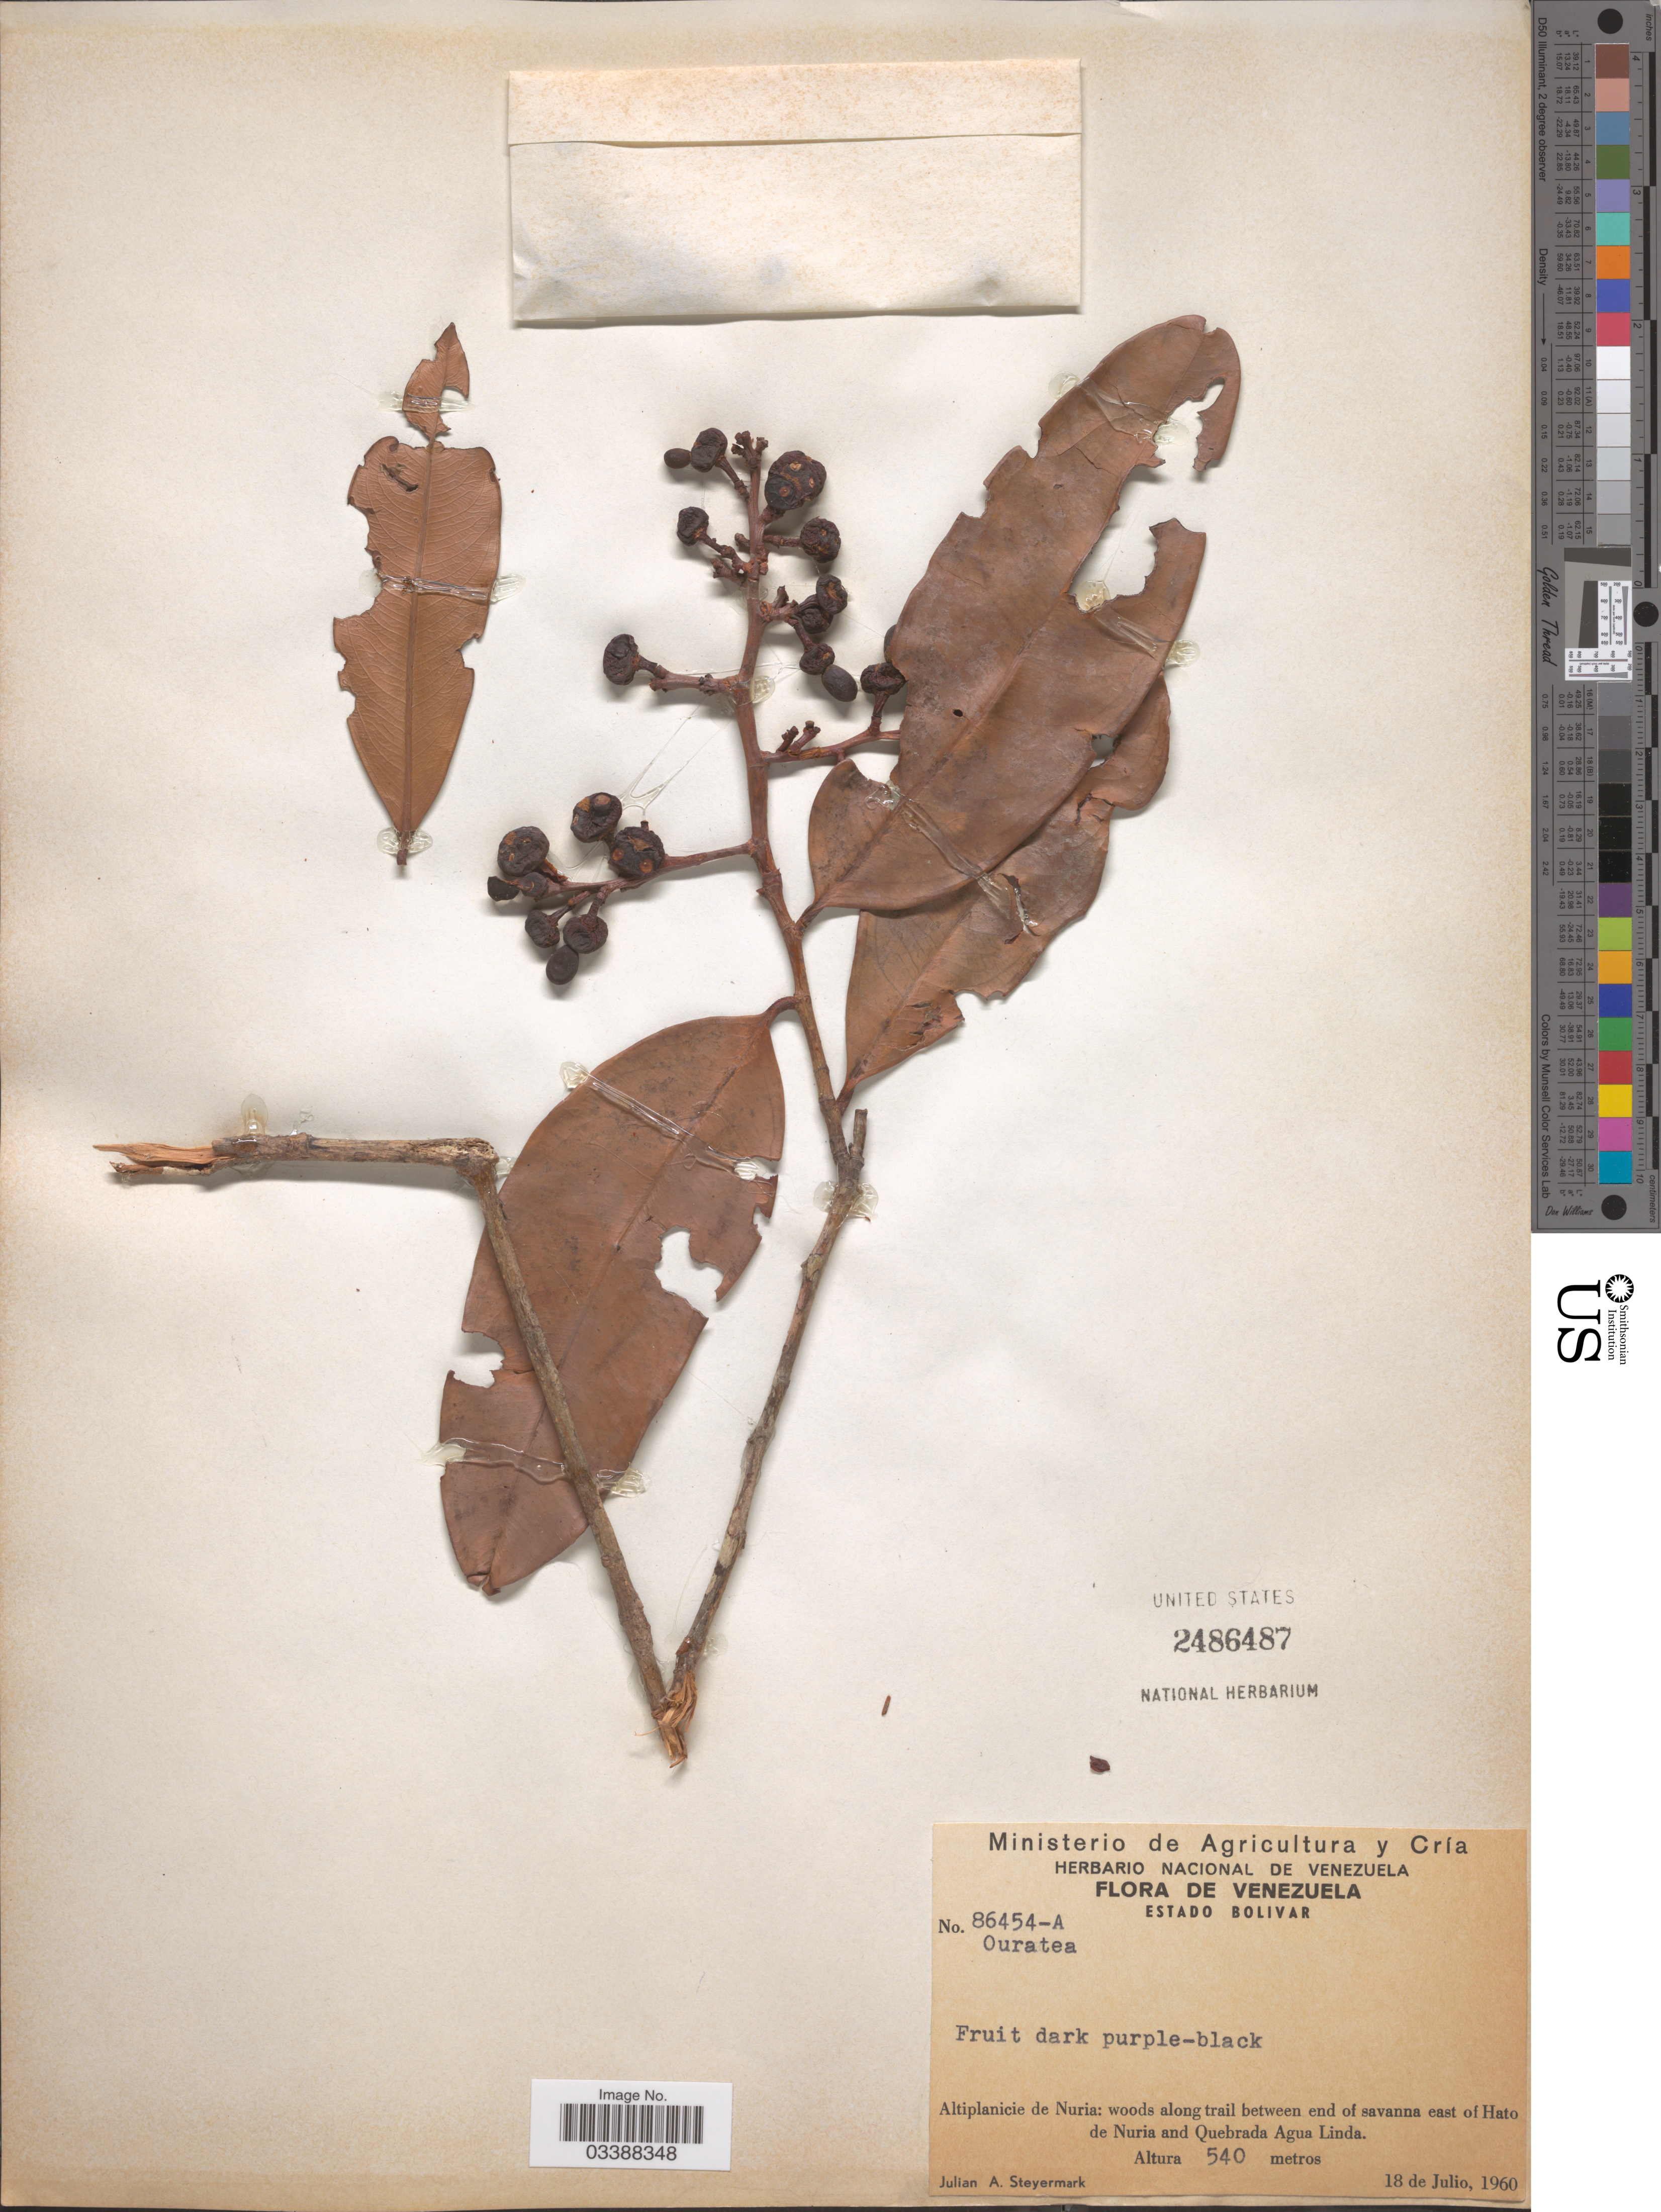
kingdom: Plantae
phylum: Tracheophyta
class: Magnoliopsida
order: Malpighiales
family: Ochnaceae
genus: Ouratea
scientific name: Ouratea sp.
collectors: J. Steyermark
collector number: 86454-A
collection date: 1960-07-18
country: Venezuela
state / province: Bolivar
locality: Altiplanicie de Nuria: woods along trail between end of savanna east of Hato de Nuria and Quebrada Agua Linda.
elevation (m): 540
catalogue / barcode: US 2486487